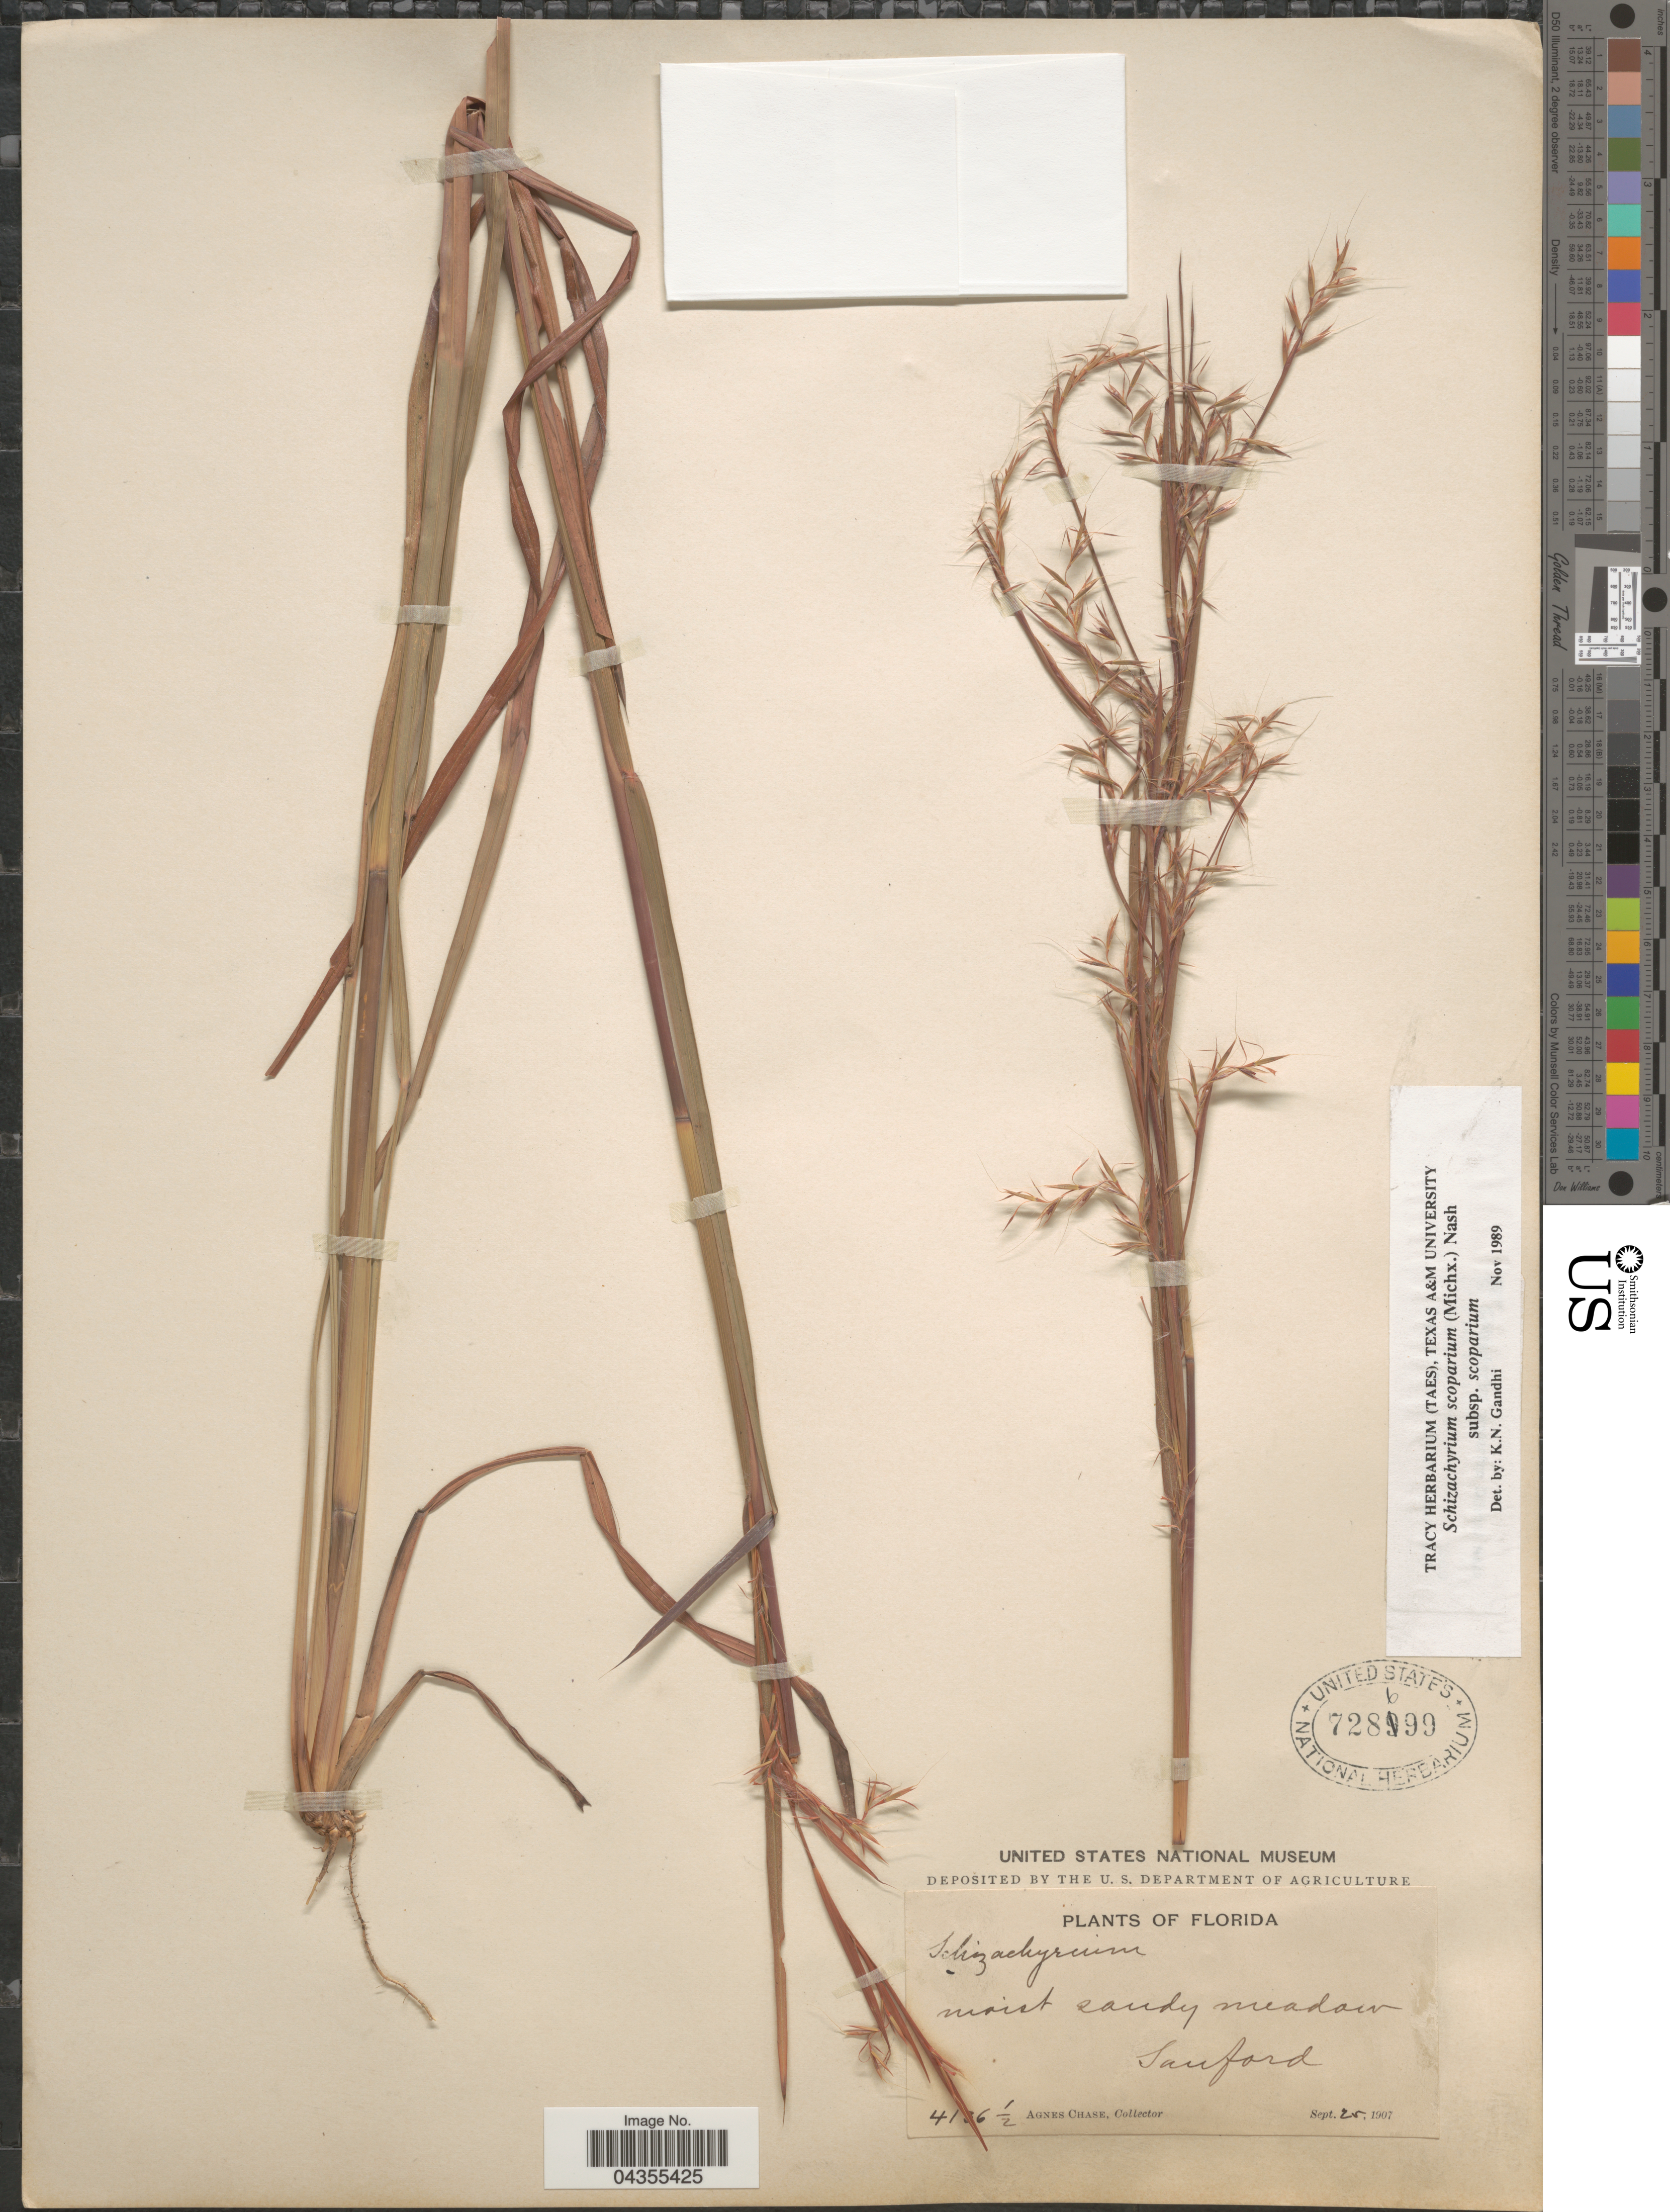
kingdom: Plantae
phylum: Tracheophyta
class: Liliopsida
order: Poales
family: Poaceae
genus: Schizachyrium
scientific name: Schizachyrium scoparium var. scoparium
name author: (Michx.) Nash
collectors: A. Chase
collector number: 4136½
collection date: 1907-09-25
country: United States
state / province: Florida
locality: Sanford.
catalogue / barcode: US 728699